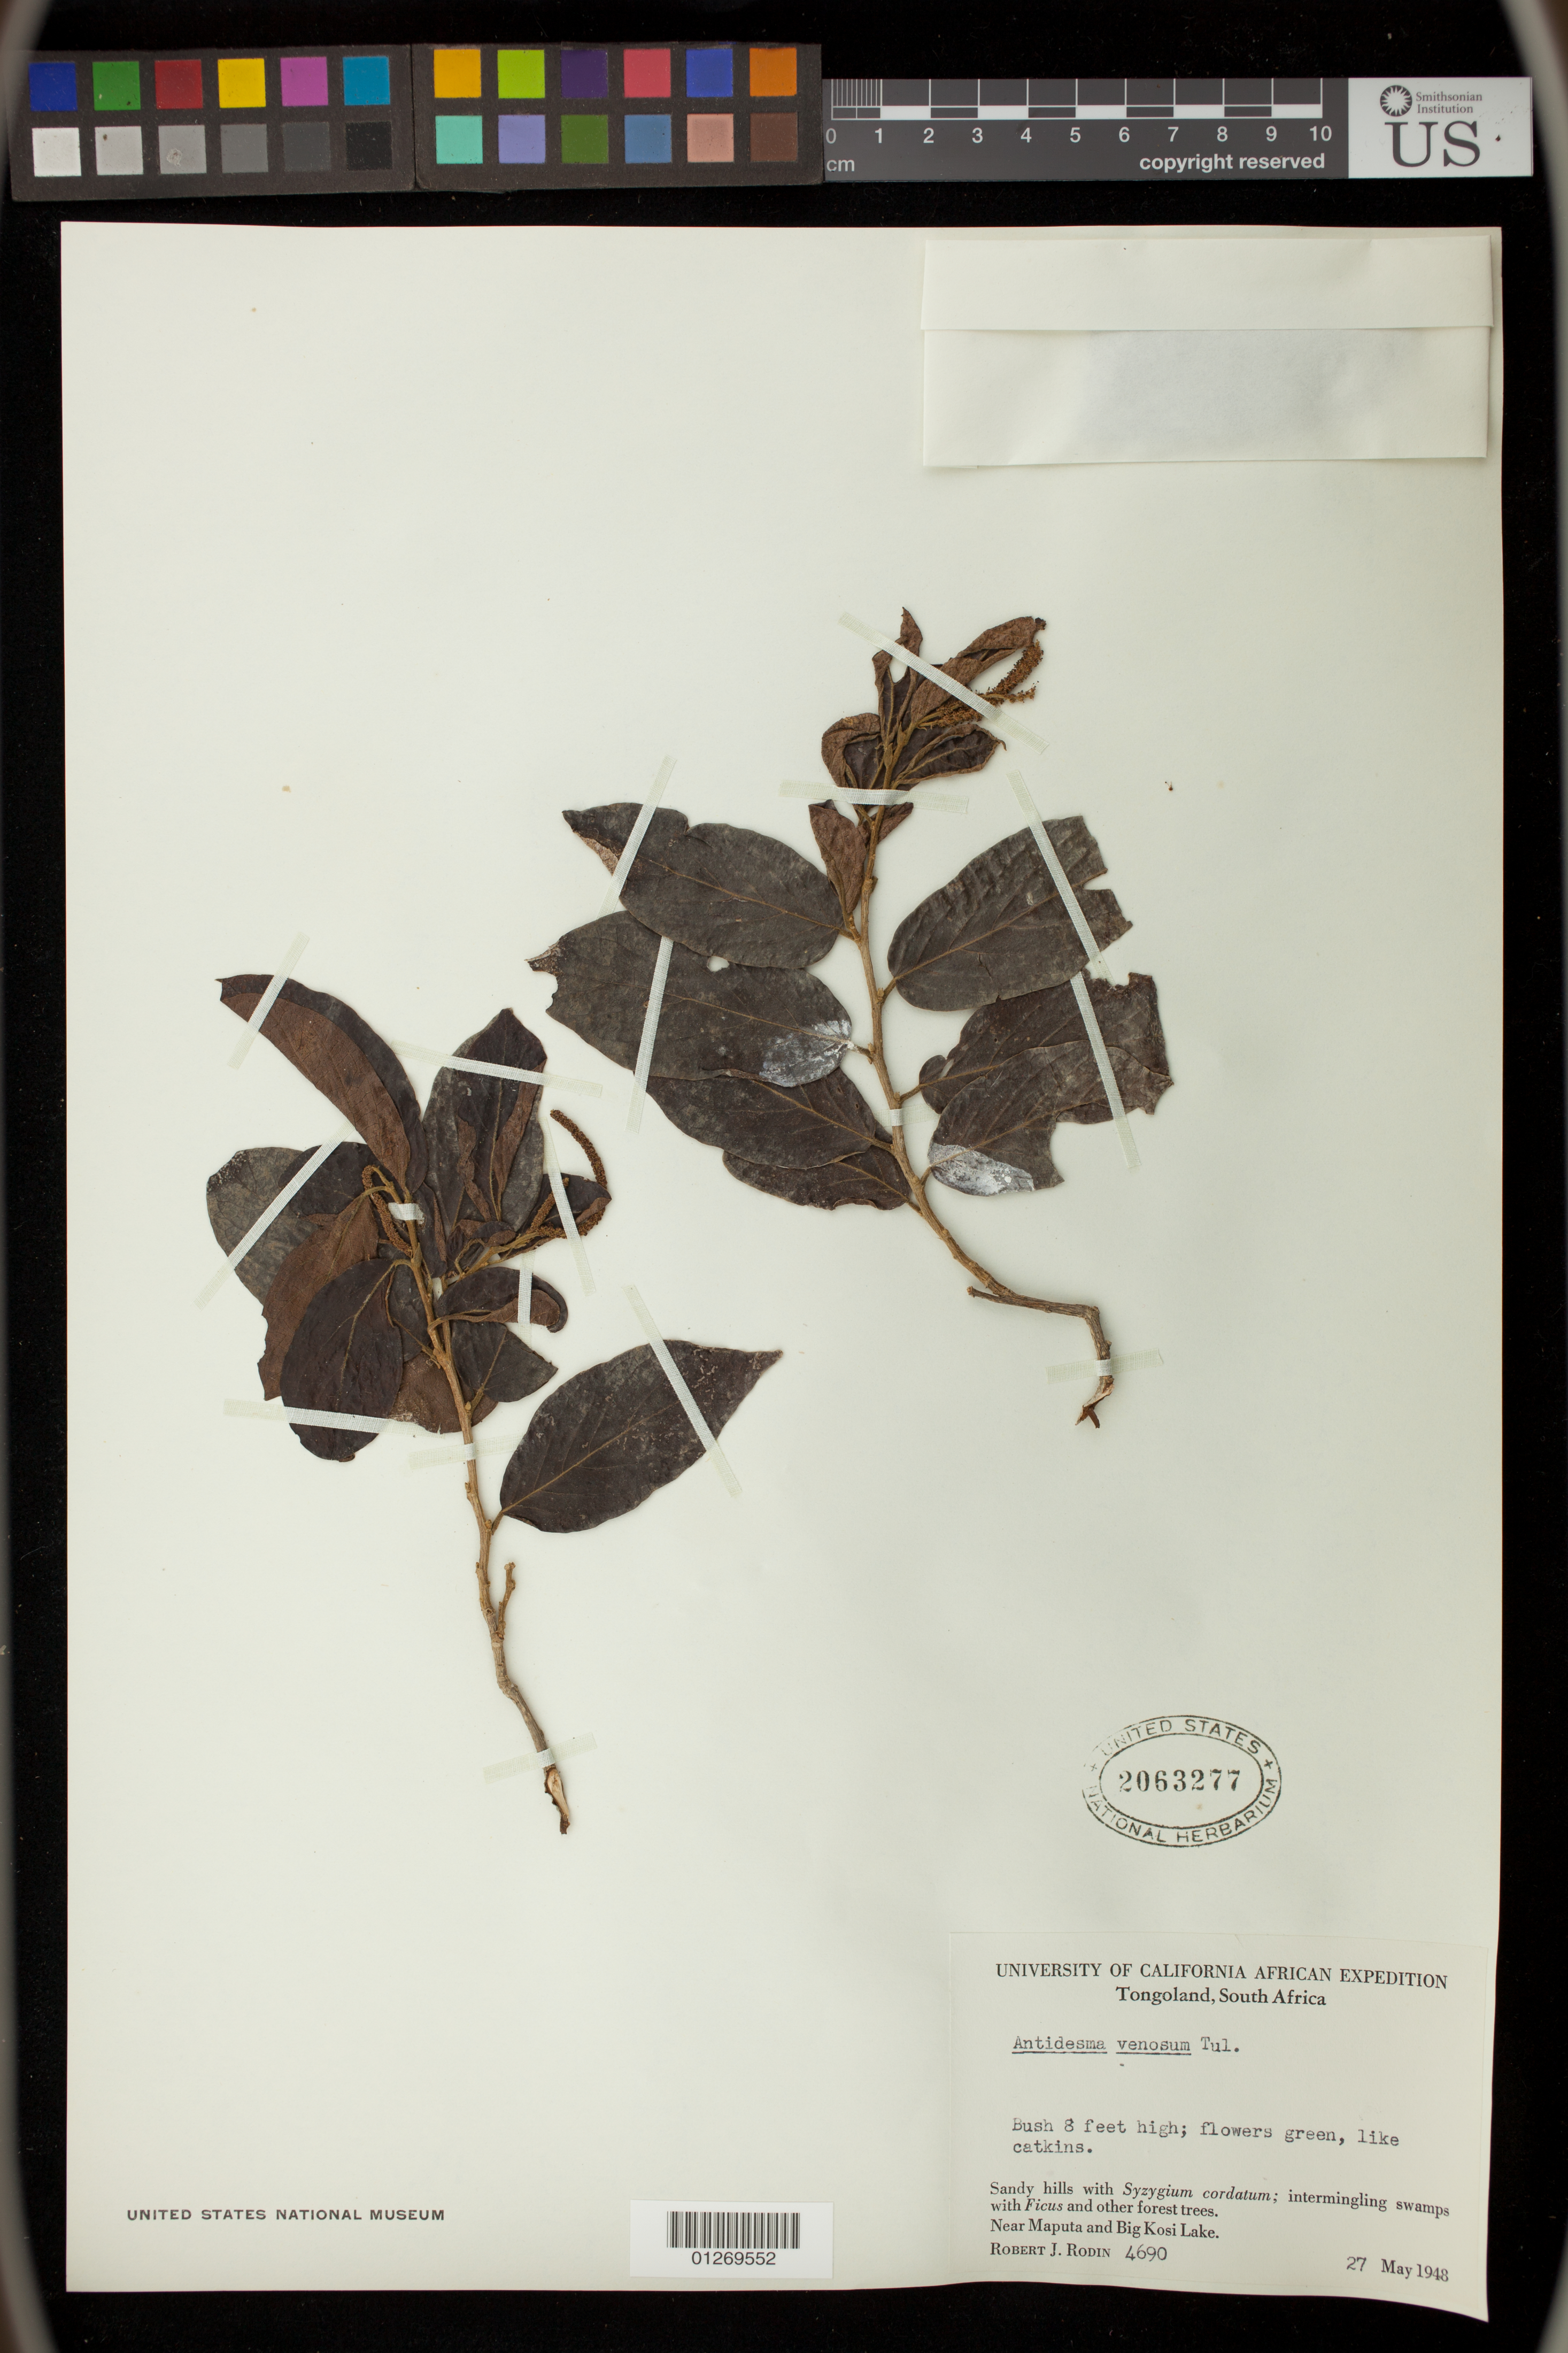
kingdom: Plantae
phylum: Tracheophyta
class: Magnoliopsida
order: Malpighiales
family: Phyllanthaceae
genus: Antidesma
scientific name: Antidesma venosum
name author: E. Mey. ex Tul.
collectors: R. J. Rodin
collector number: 4690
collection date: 1948-05-27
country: South Africa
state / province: KwaZulu-Natal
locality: Near Maputa and Big Kosi Lake. Tongoland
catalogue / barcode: US 2063277